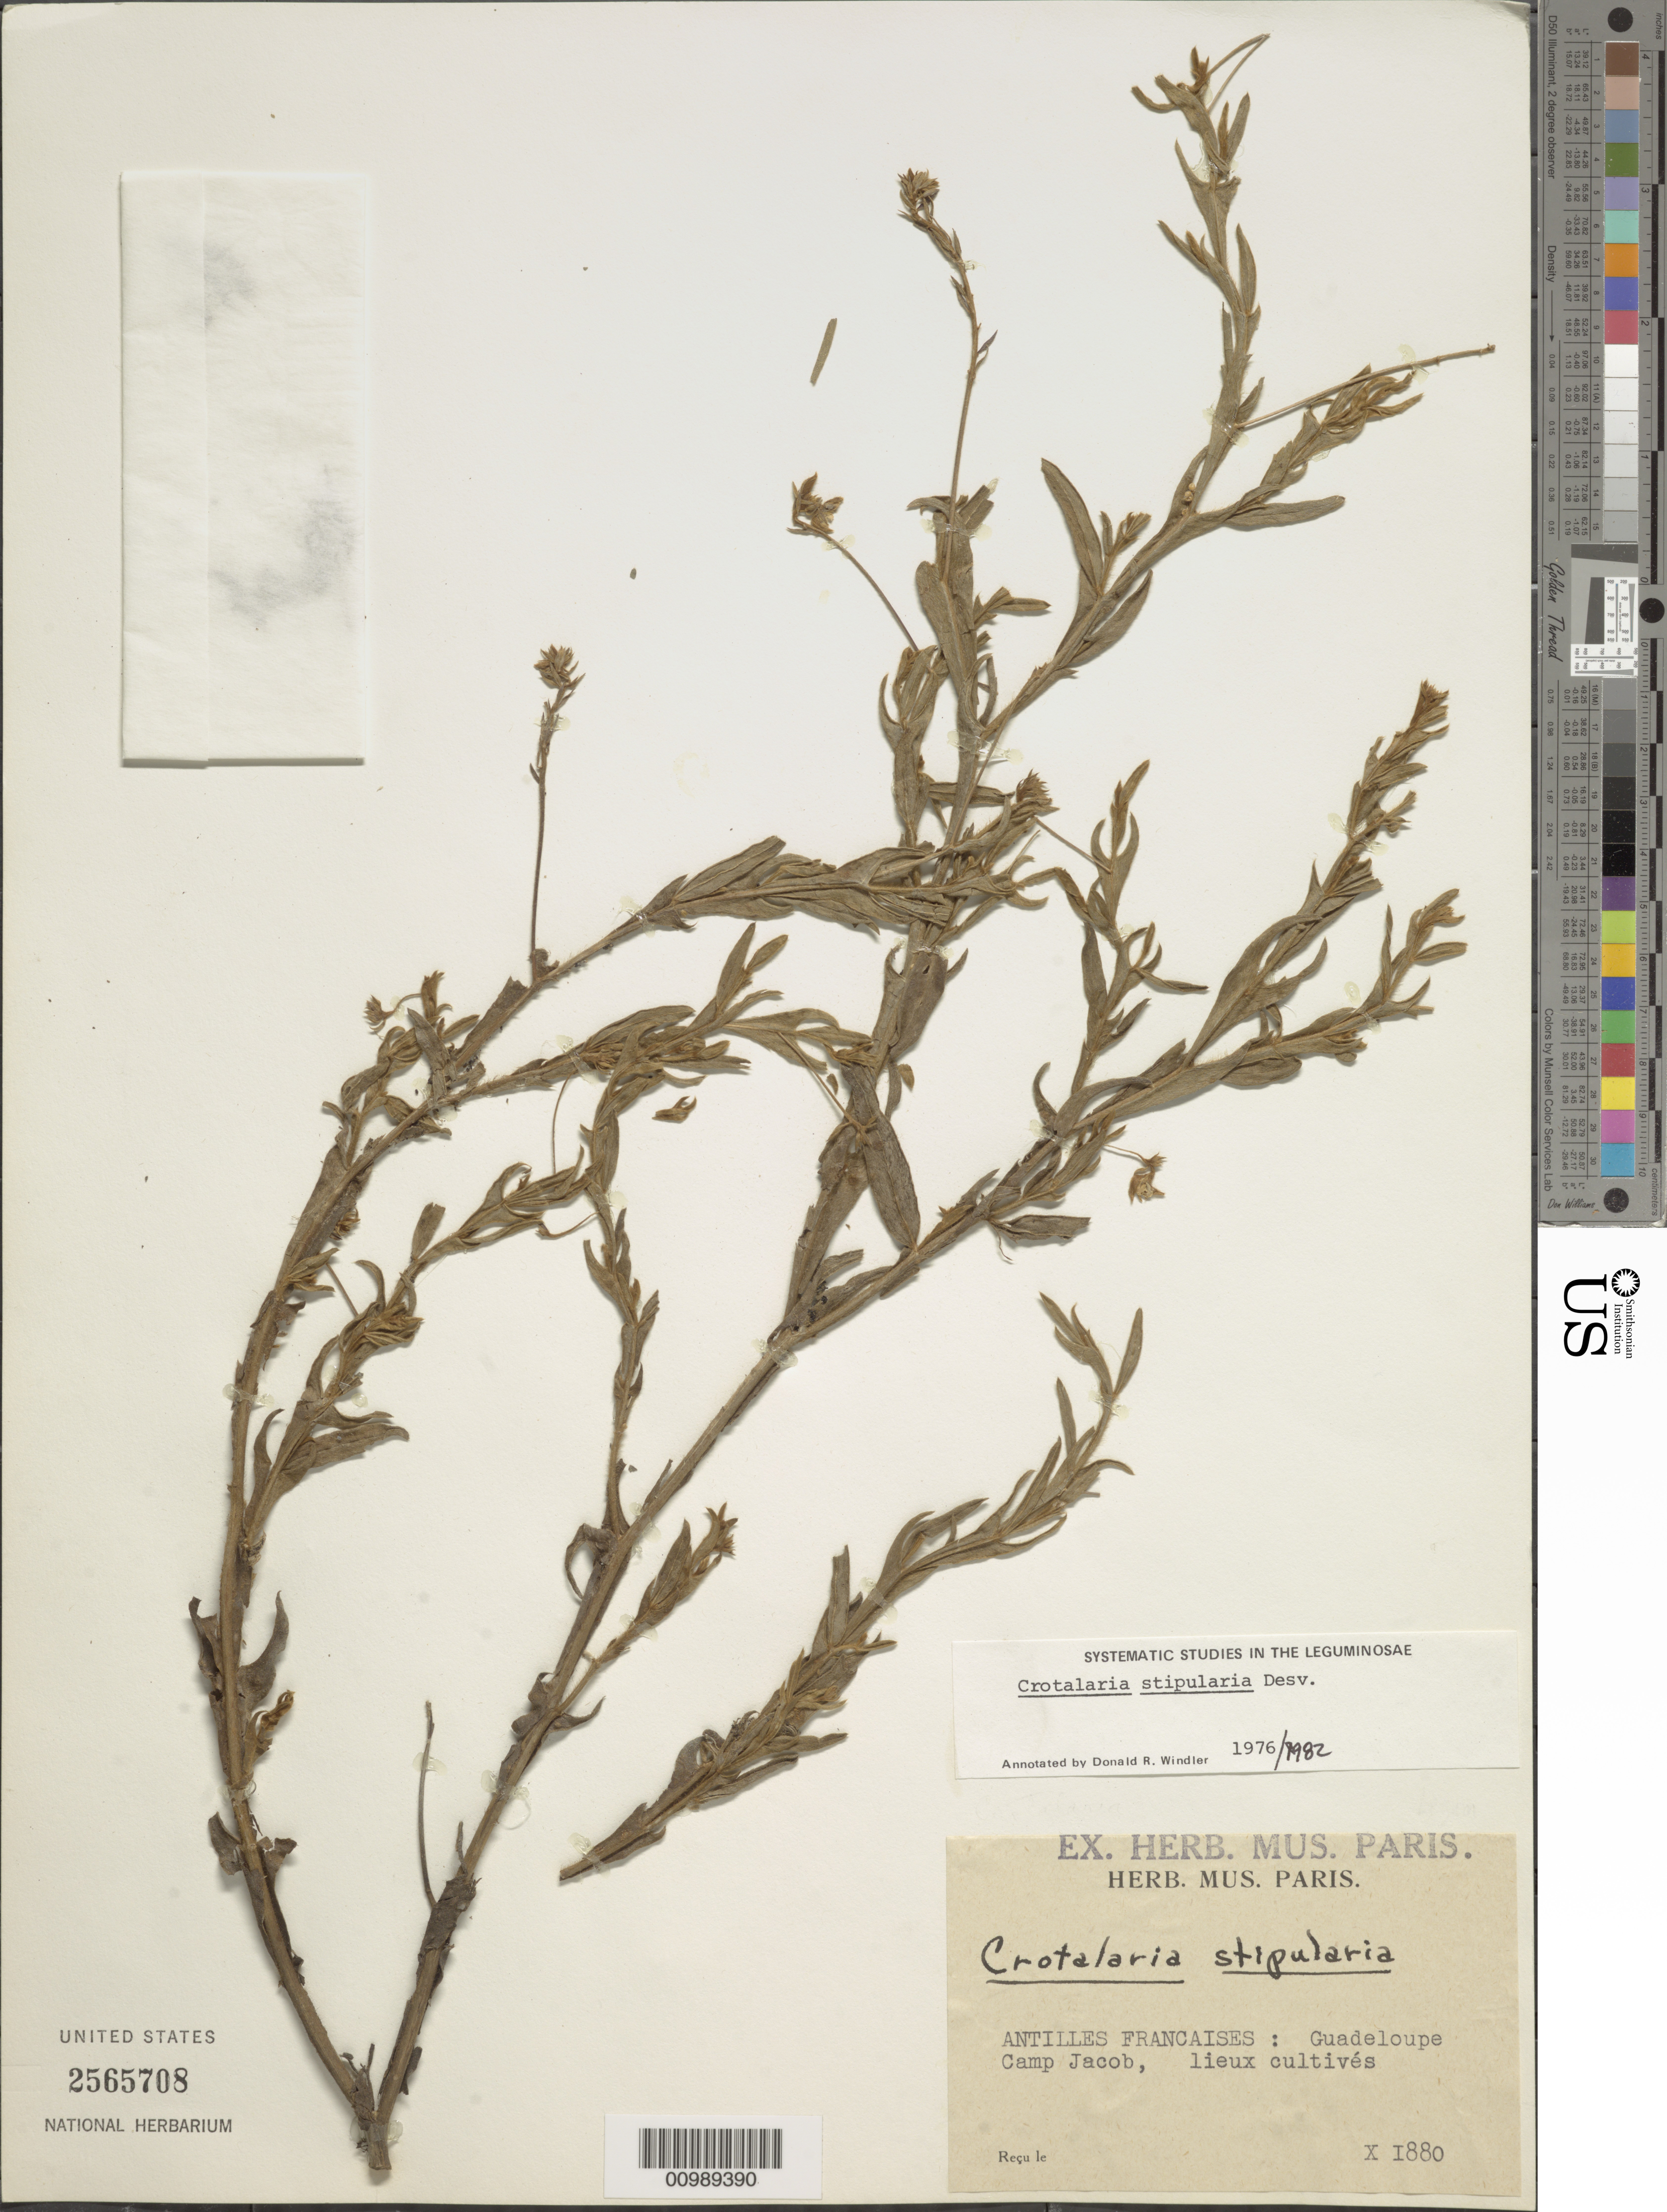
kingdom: Plantae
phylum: Tracheophyta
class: Magnoliopsida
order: Fabales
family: Fabaceae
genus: Crotalaria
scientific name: Crotalaria stipularia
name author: Desv.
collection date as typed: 1880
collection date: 1880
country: Guadeloupe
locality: Camp Jacob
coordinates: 0 N, 0 E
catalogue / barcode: US 2565708